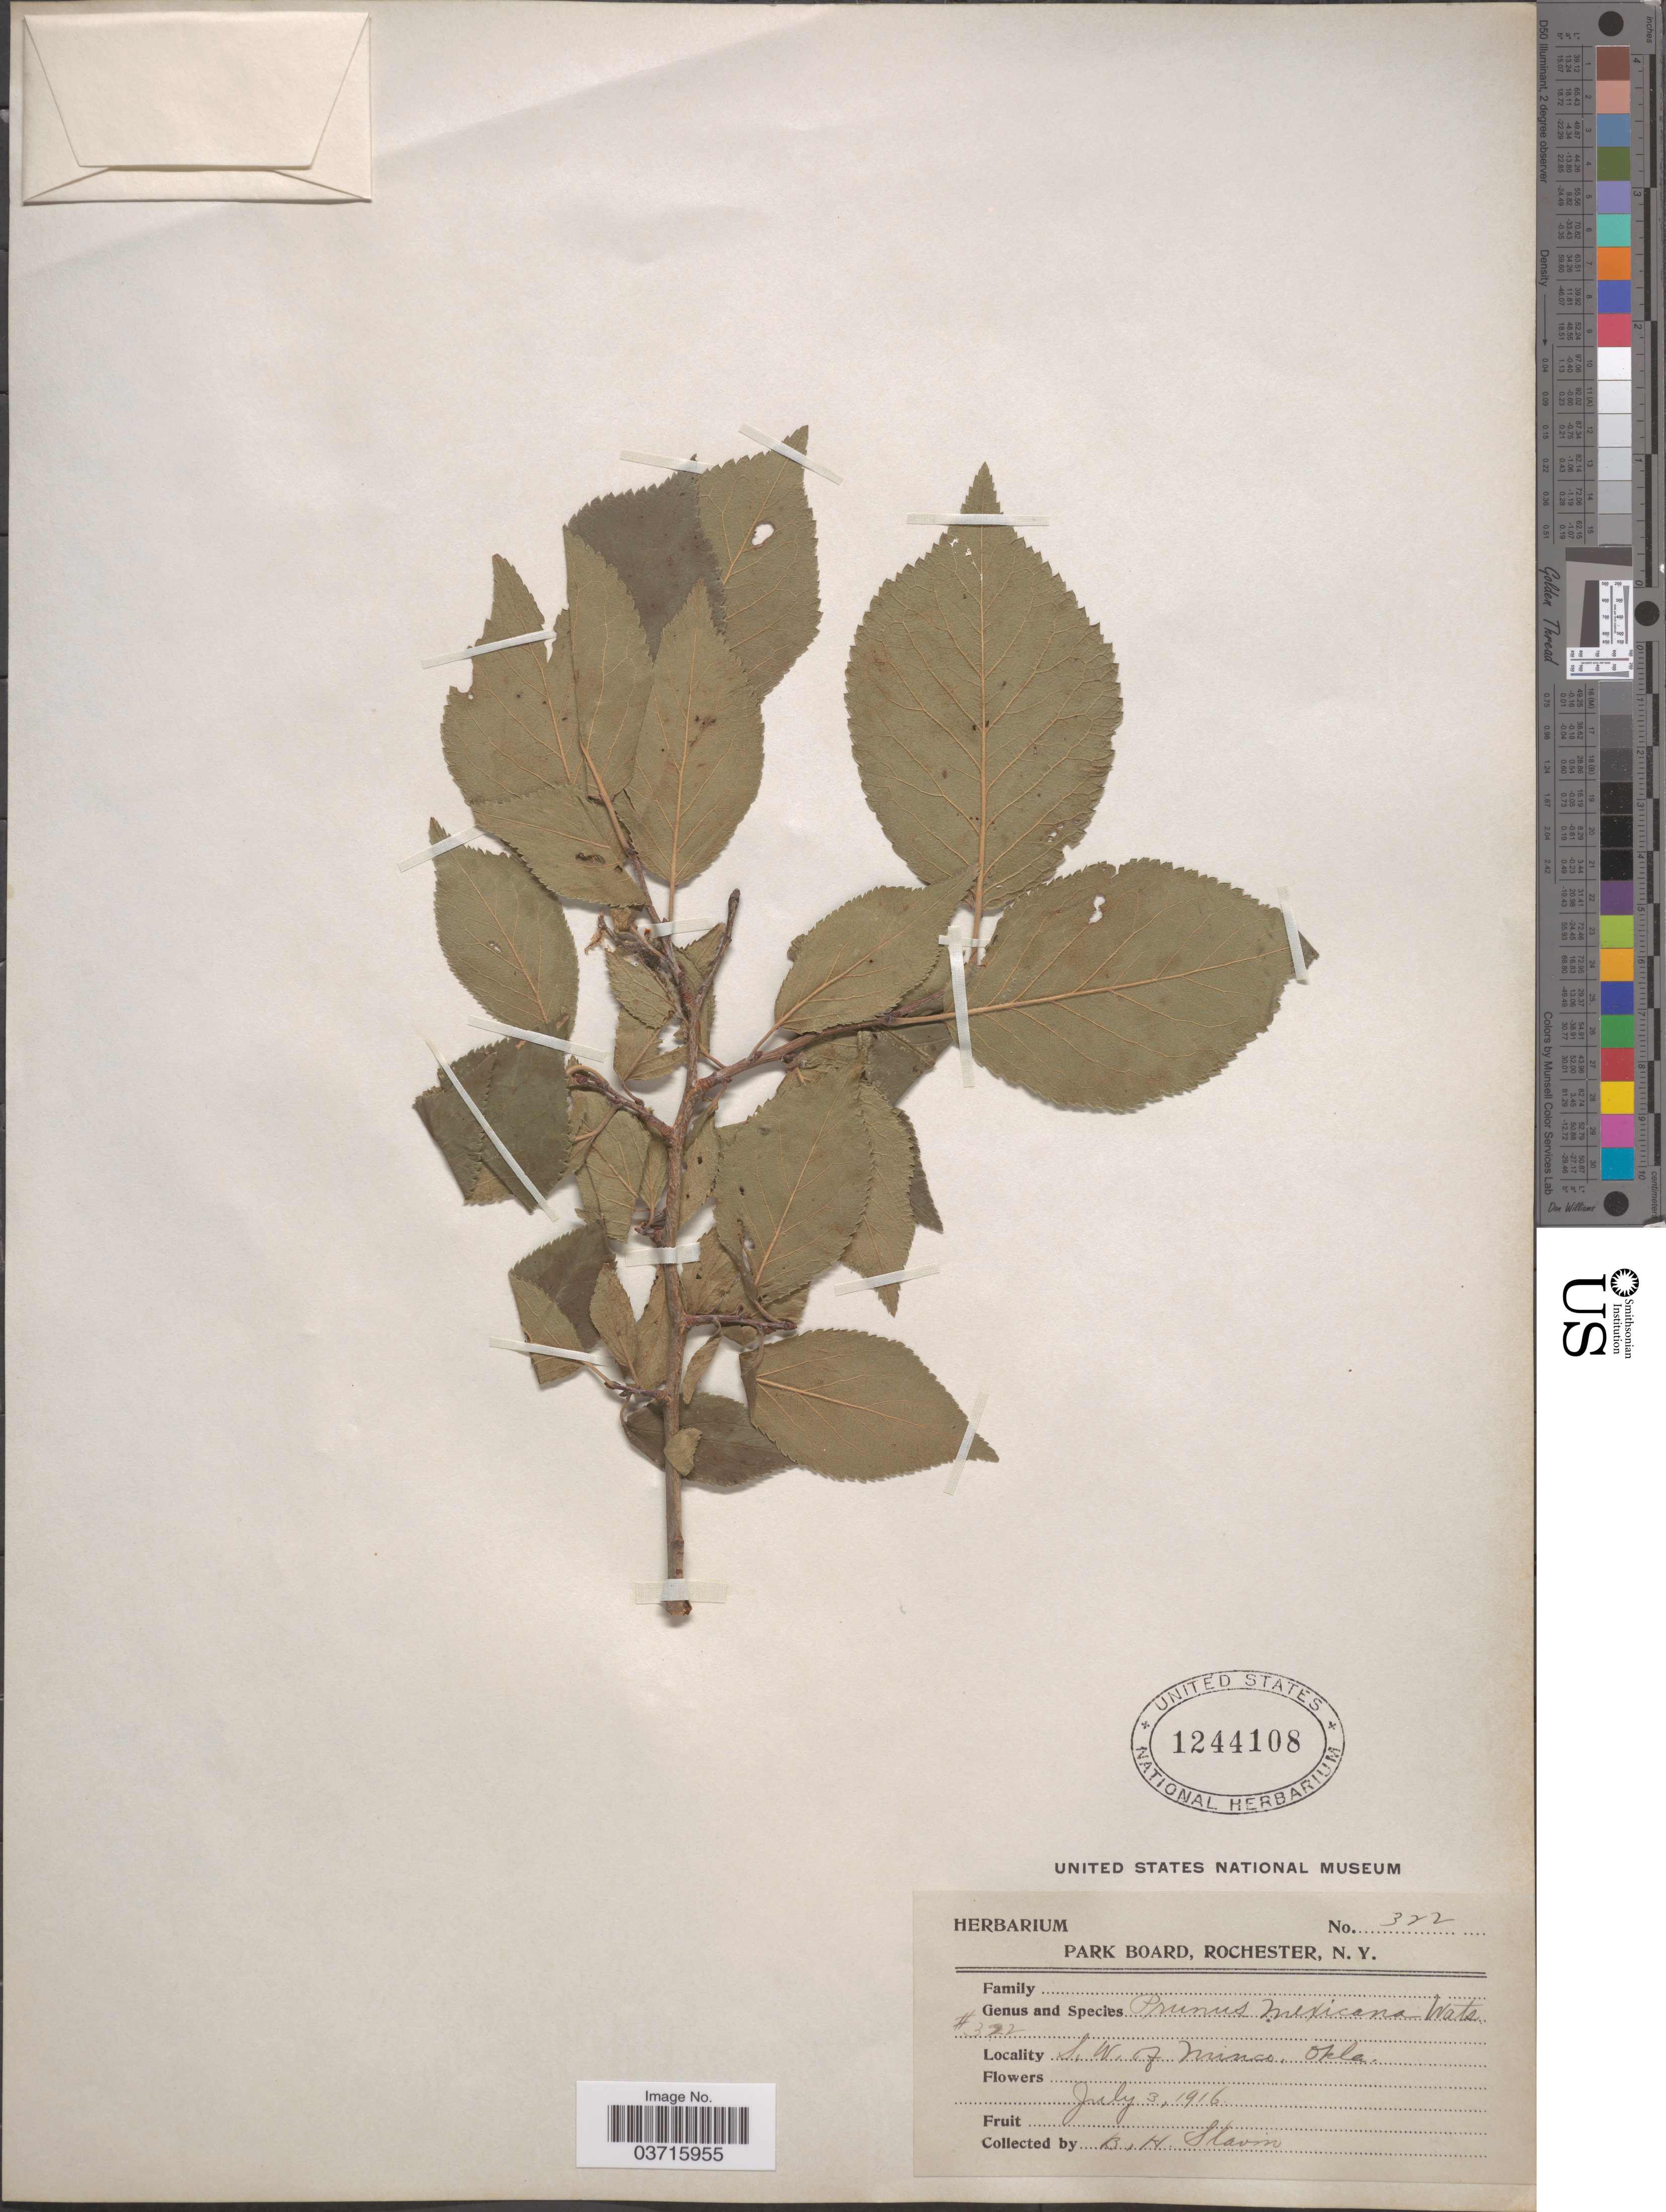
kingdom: Plantae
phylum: Tracheophyta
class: Magnoliopsida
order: Rosales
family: Rosaceae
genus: Prunus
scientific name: Prunus mexicana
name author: S. Watson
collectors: B. Slavin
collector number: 322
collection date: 1916-07-03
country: United States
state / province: Oklahoma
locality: S. W. of Minco.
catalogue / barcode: US 1244108